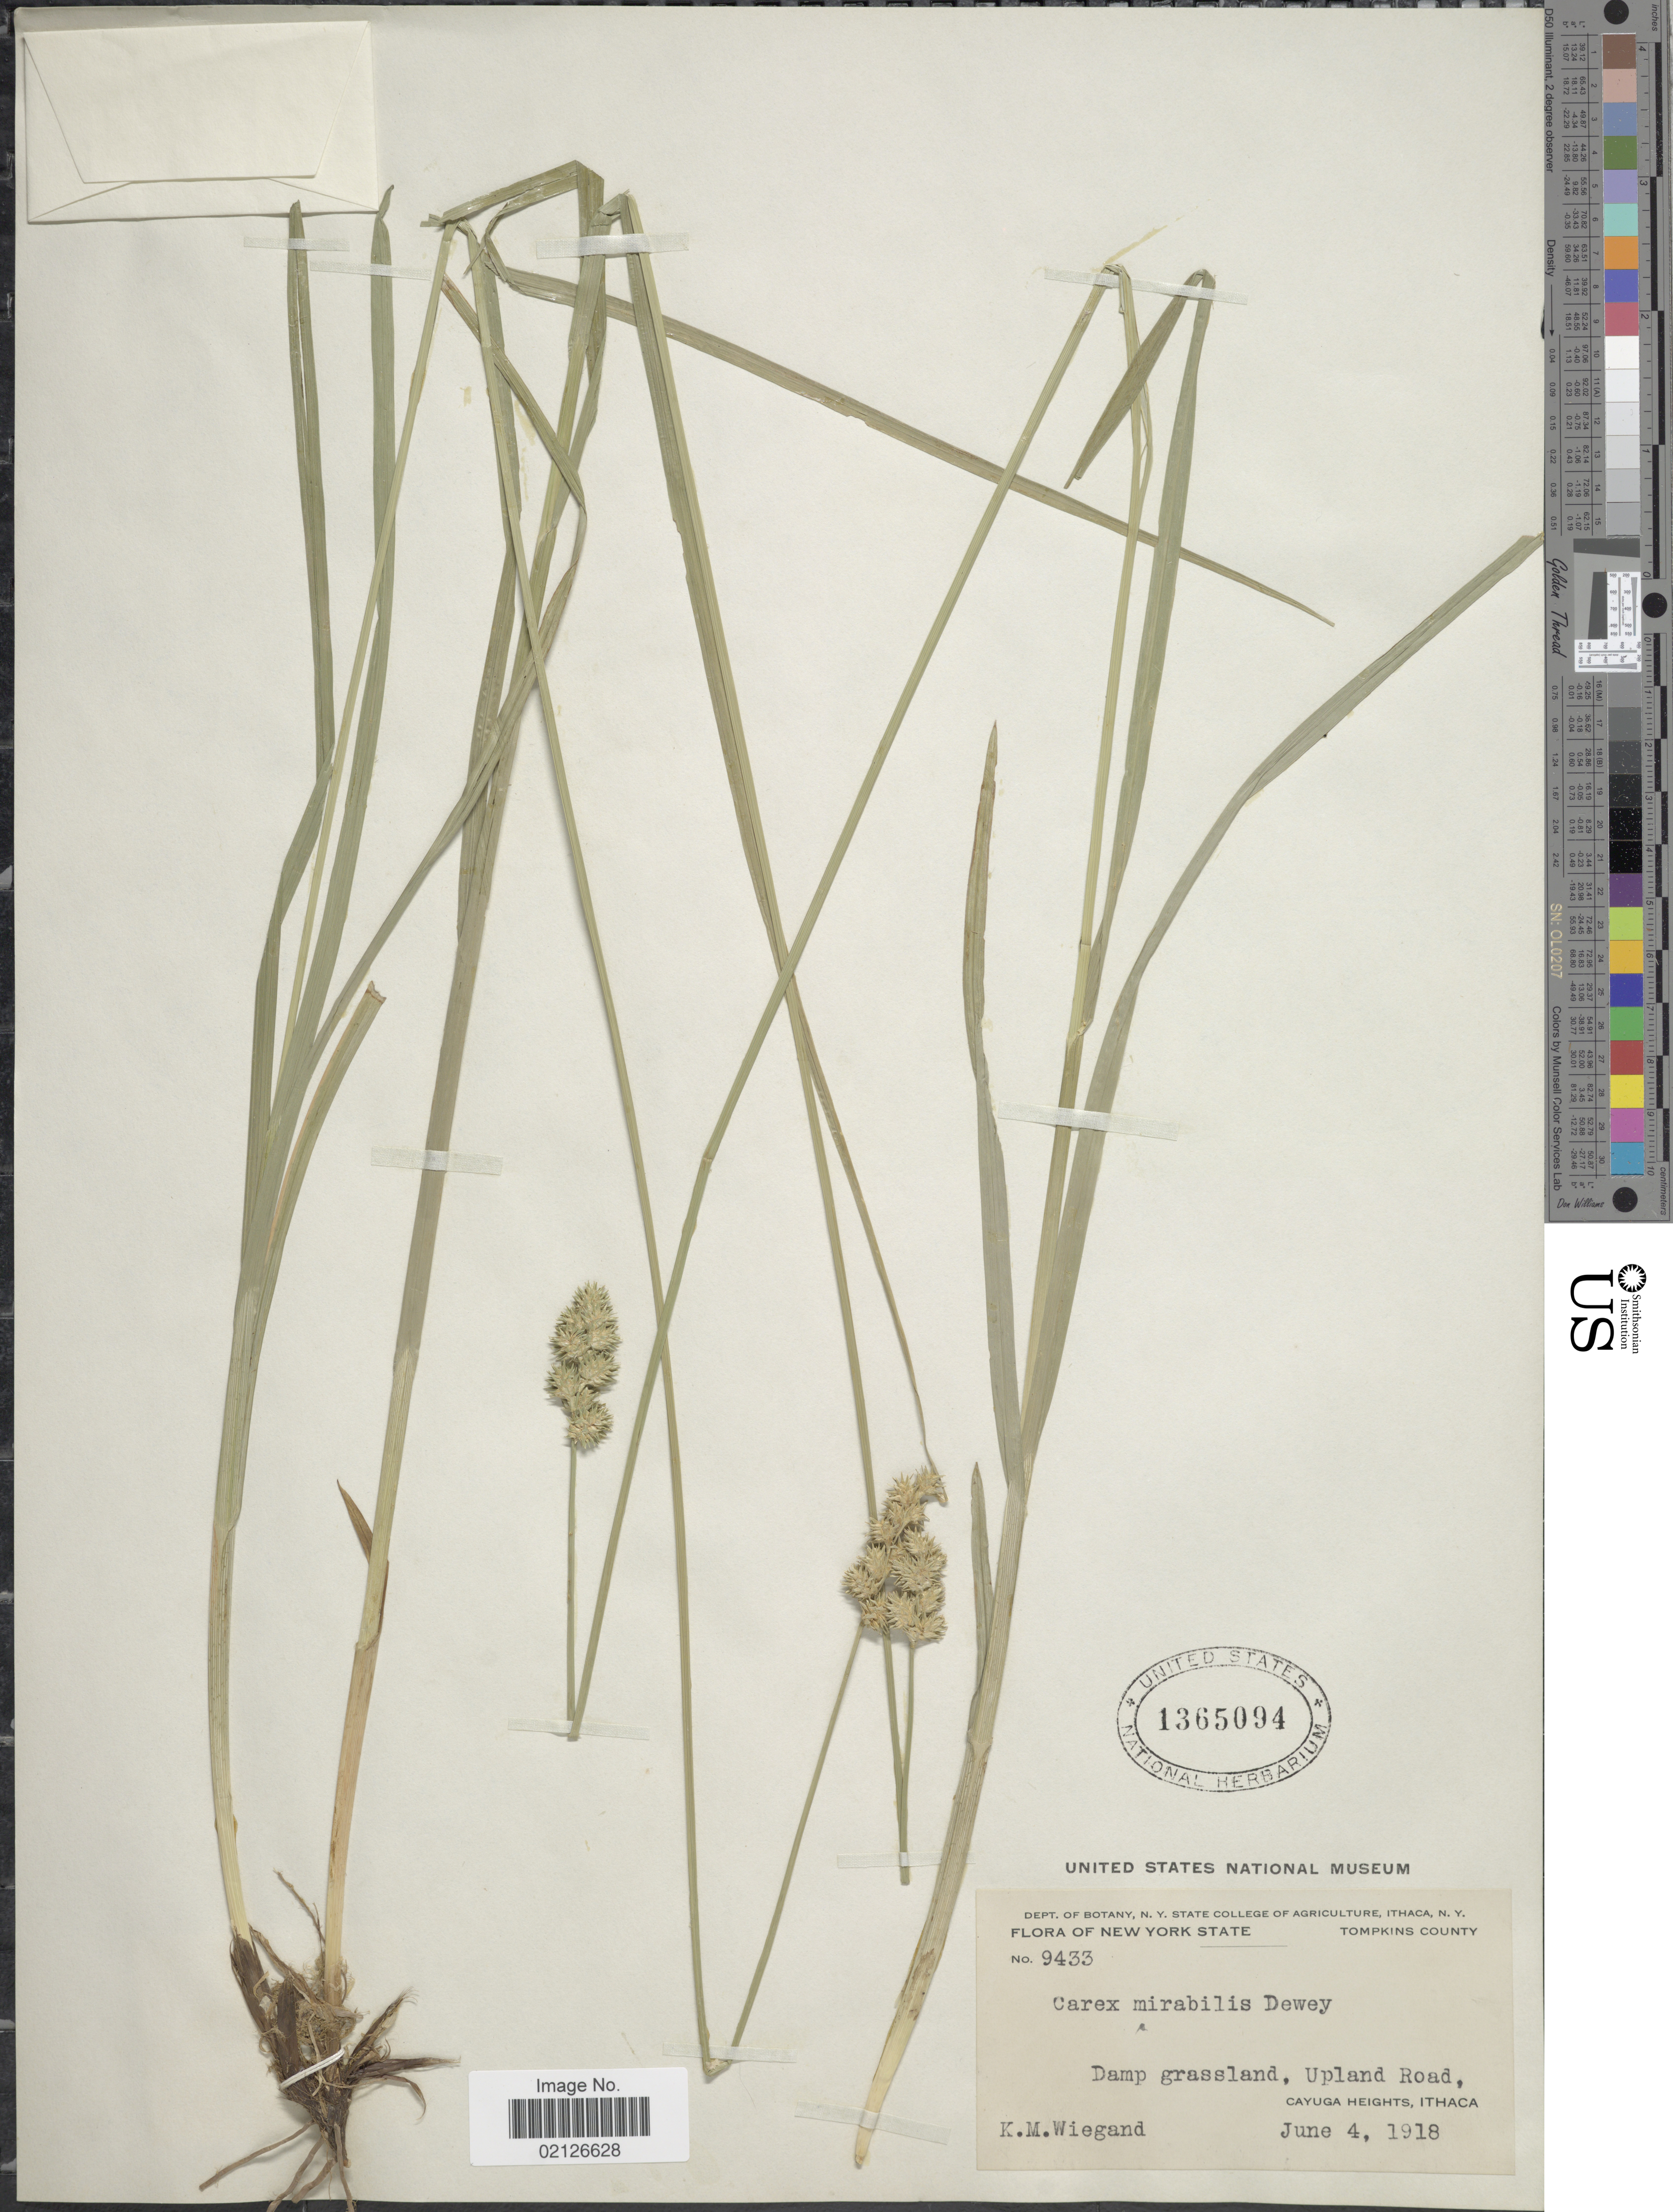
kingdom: Plantae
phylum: Tracheophyta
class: Liliopsida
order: Poales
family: Cyperaceae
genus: Carex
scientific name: Carex normalis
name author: Mack.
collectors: K. M. Wiegand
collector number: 9433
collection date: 1918-06-04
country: United States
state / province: New York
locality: Upland Road, Cayuga Heights, Ithaca, Tompkins County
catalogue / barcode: US 1365094